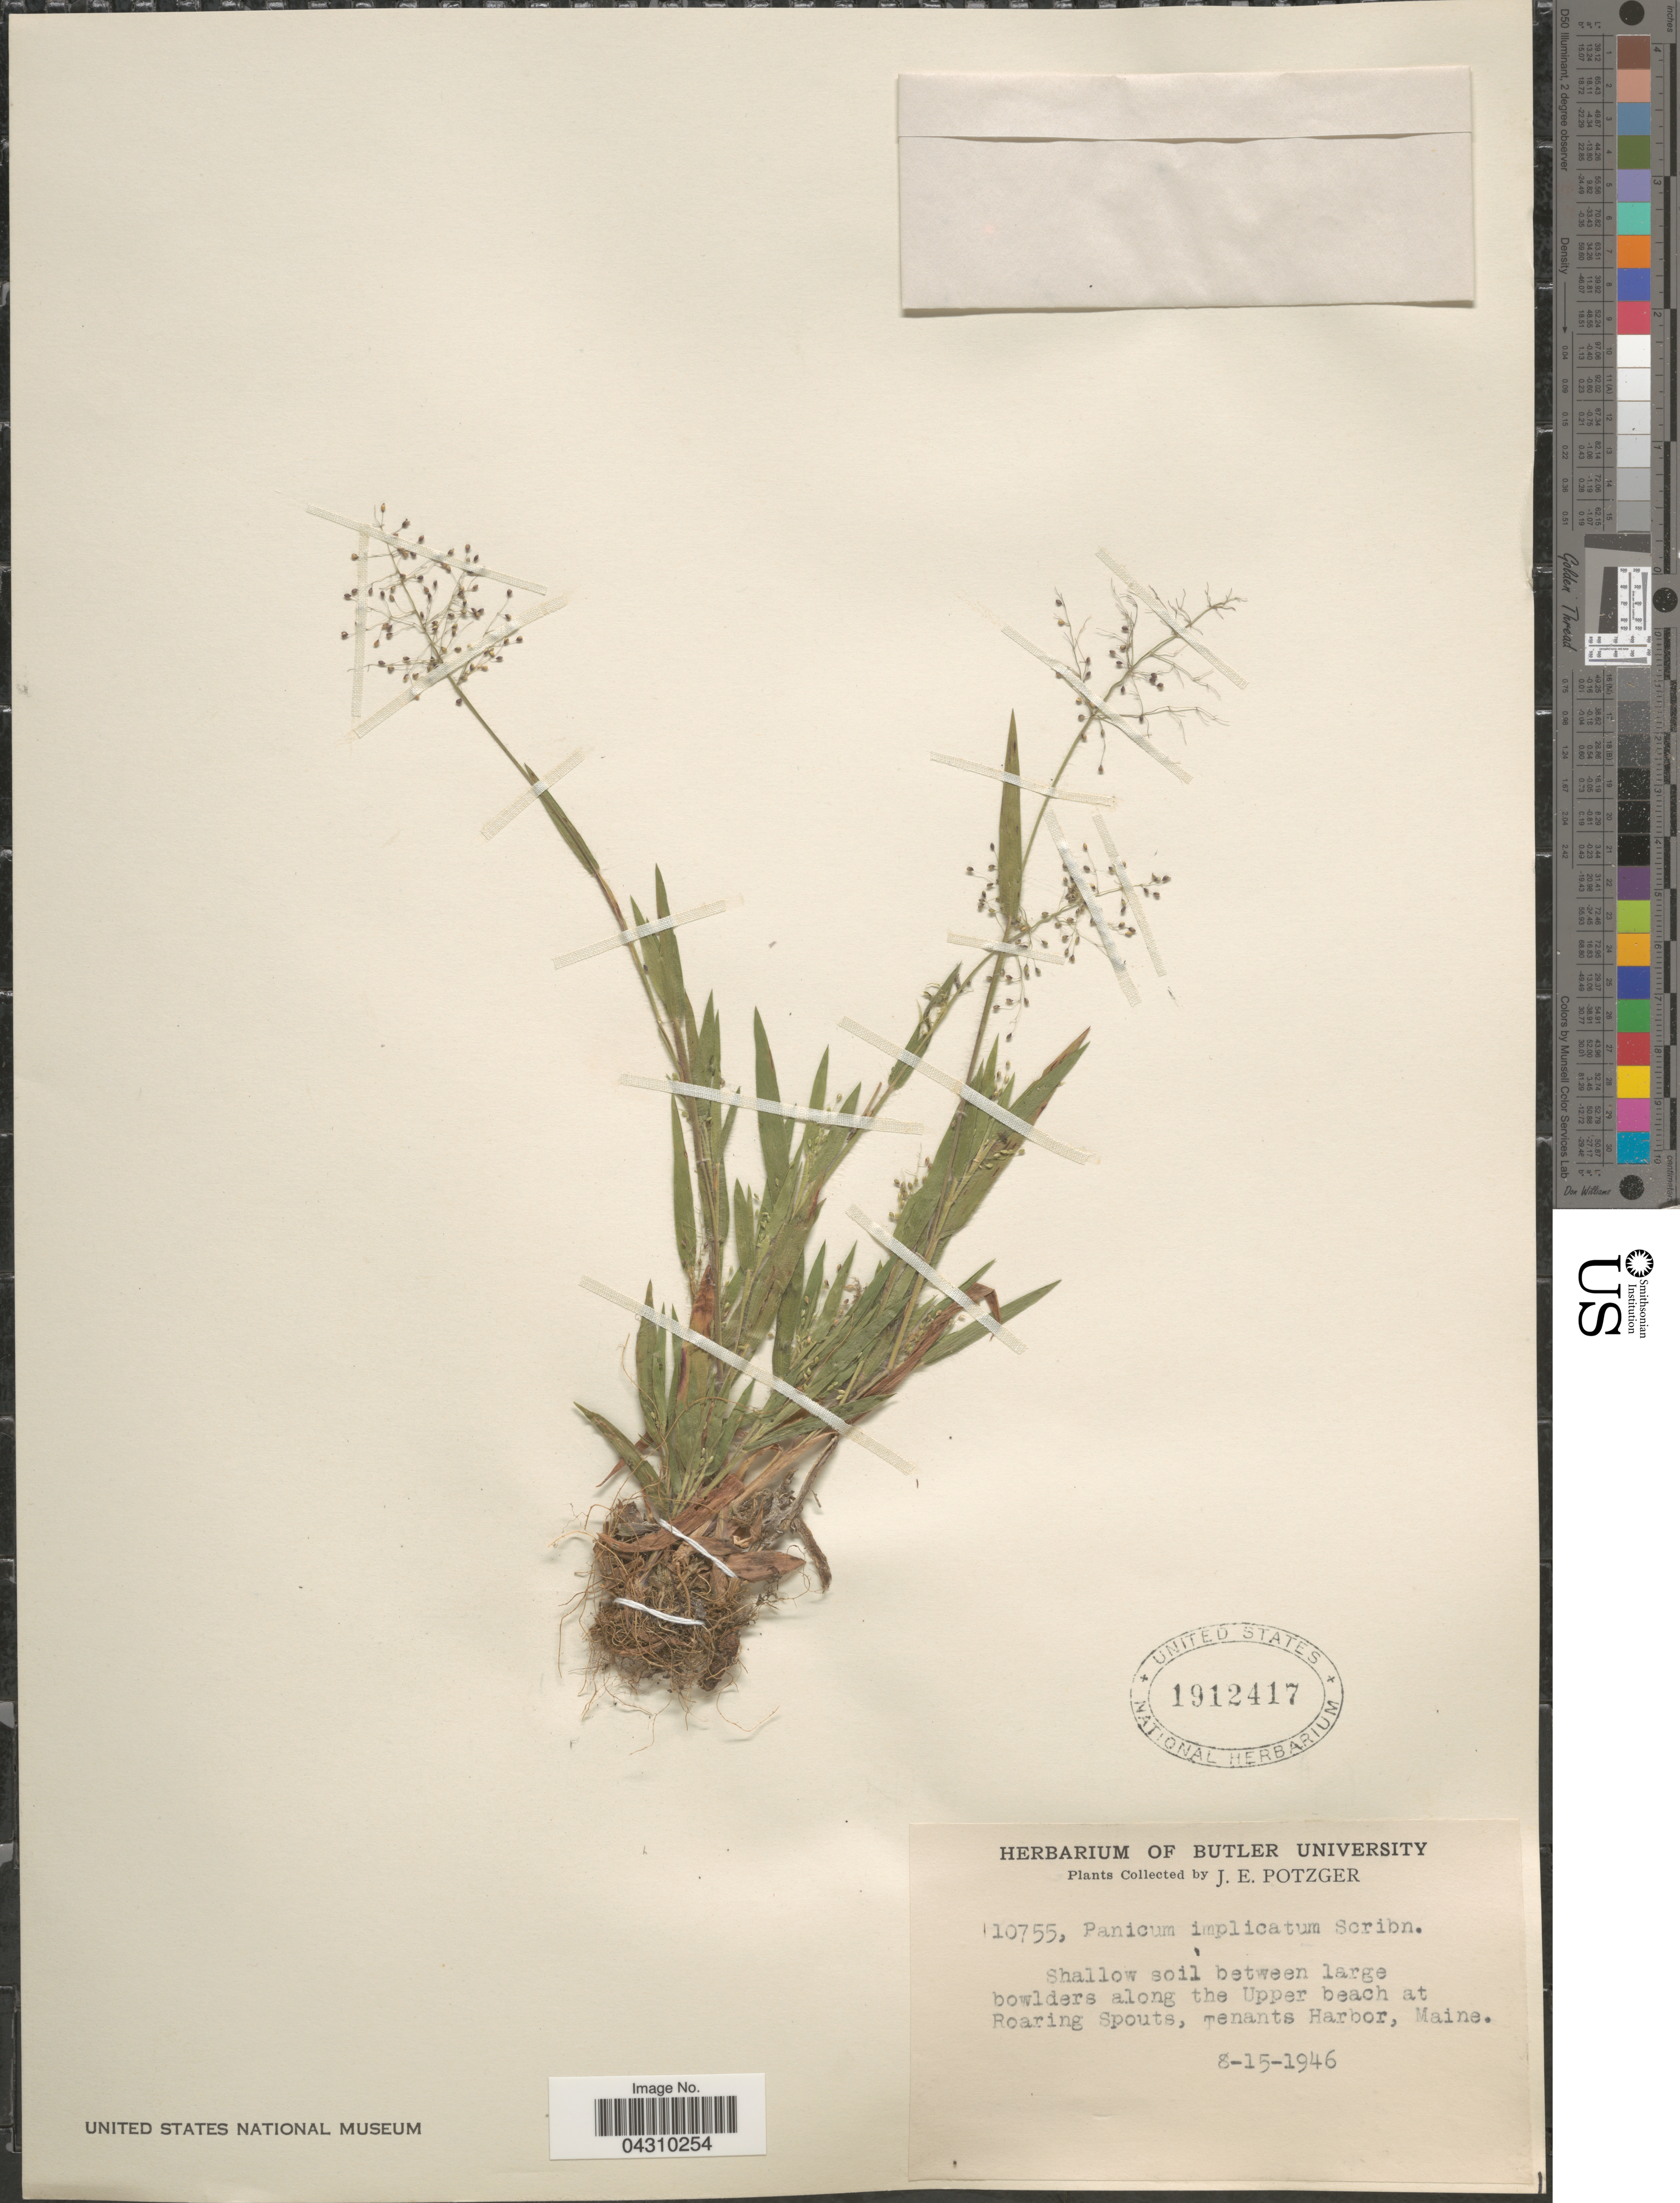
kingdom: Plantae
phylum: Tracheophyta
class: Liliopsida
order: Poales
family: Poaceae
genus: Dichanthelium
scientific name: Dichanthelium acuminatum var. acuminatum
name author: (Sw.) Gould & C.A. Clark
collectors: J. Potzger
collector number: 10755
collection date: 1946-08-15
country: United States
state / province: Maine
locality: Shallow soil between large bowlders along the Upper beach at Roaring Spouts, Tenants Harbor.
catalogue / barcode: US 1912417